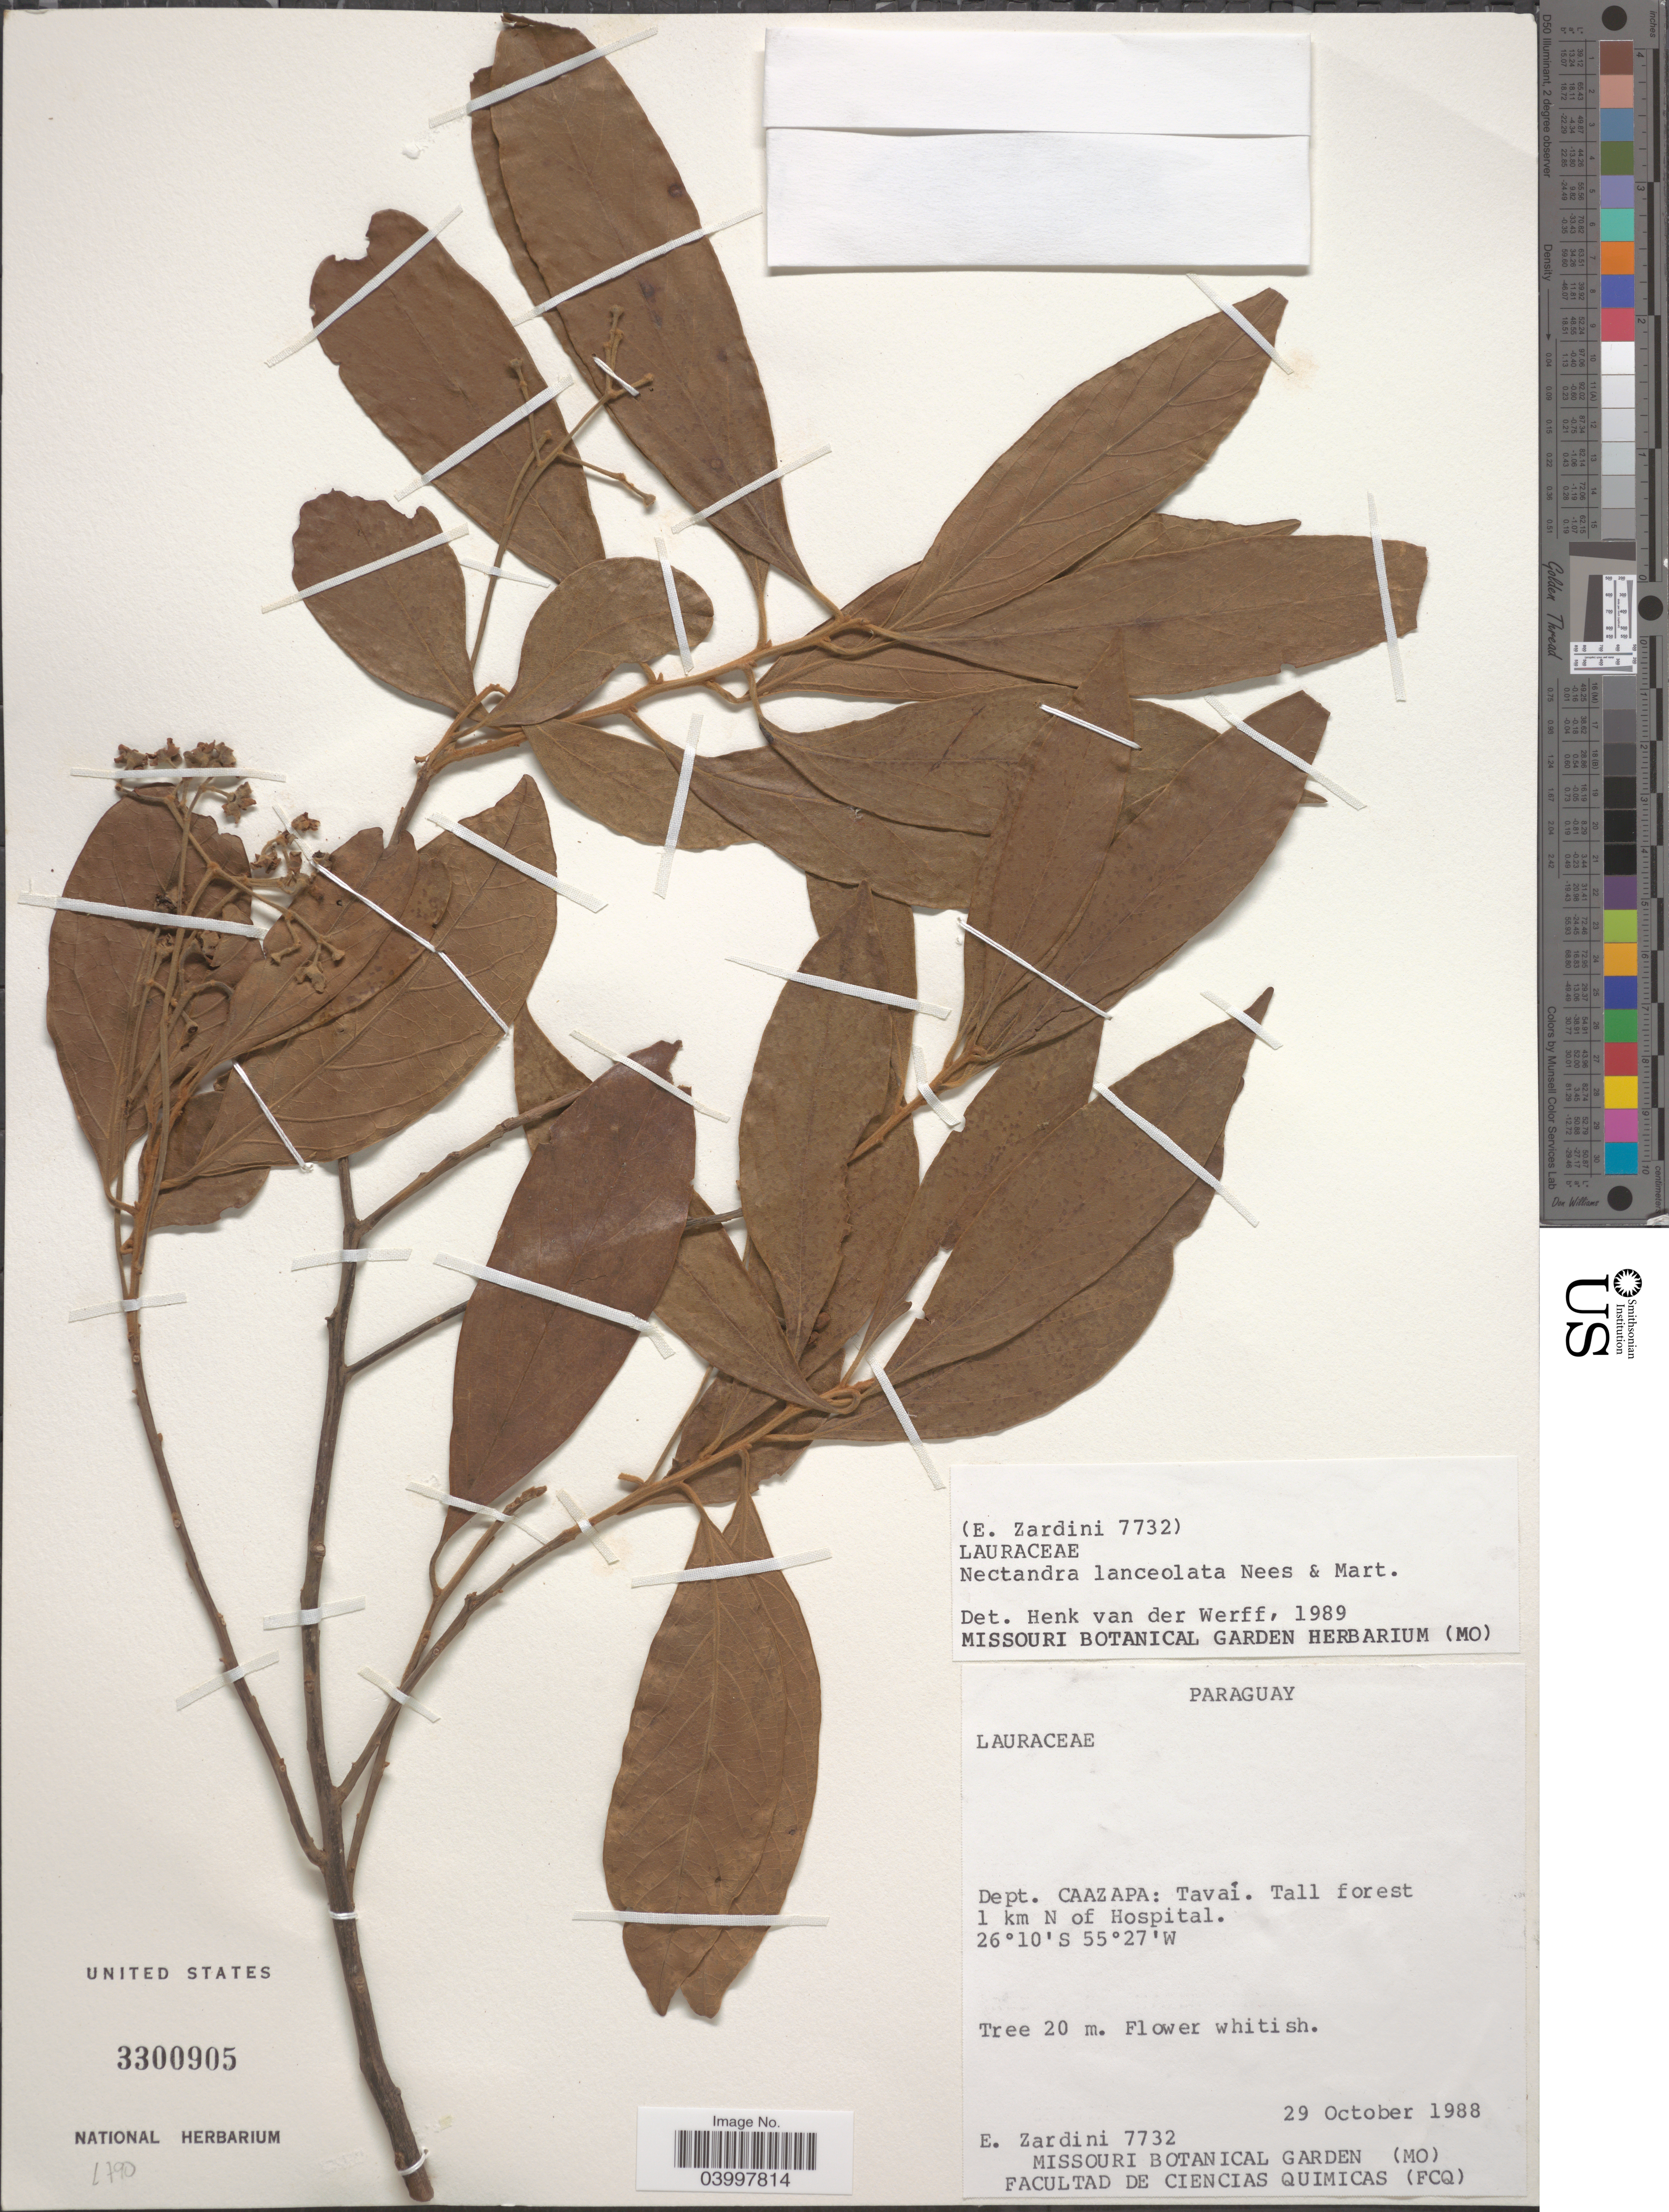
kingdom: Plantae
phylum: Tracheophyta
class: Magnoliopsida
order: Laurales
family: Lauraceae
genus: Nectandra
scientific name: Nectandra lanceolata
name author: Nees & Mart.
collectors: E. Zardini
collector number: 7732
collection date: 1988-10-29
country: Paraguay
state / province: Caazapa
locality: Dept. Caazapa: Tavai. Tall forest 1 km N of Hospital.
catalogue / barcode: US 3300905